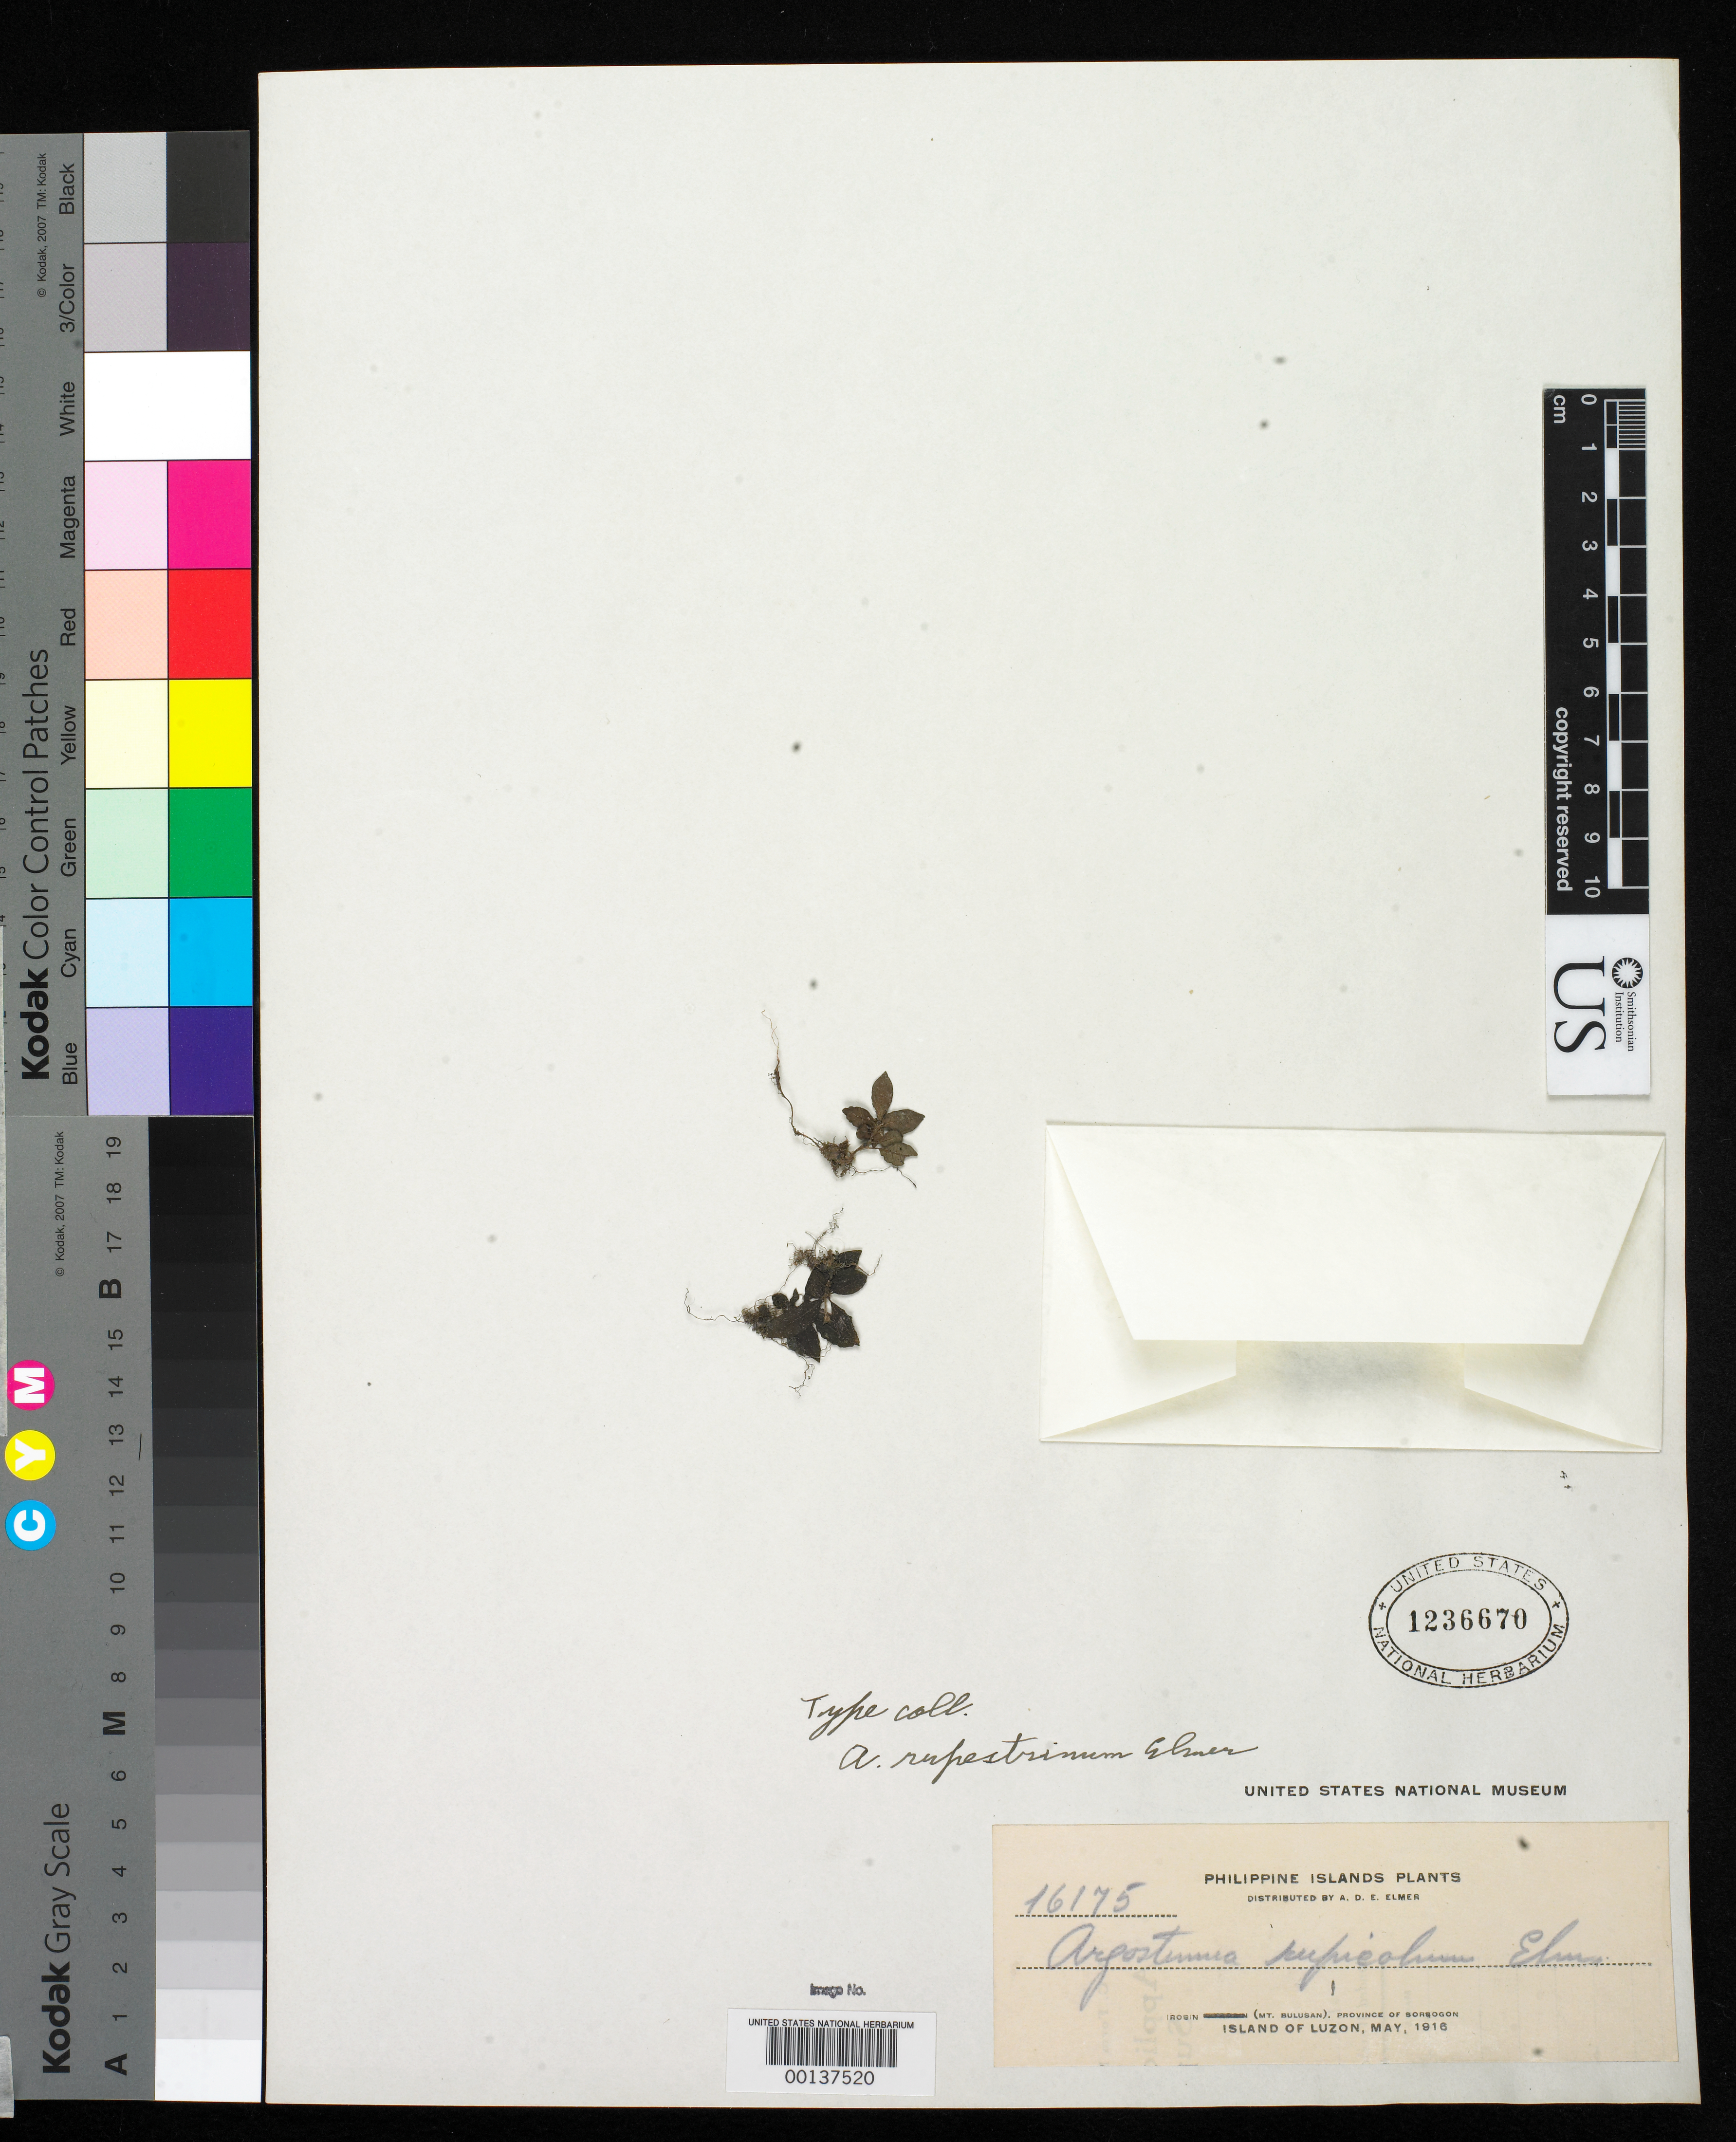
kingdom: Plantae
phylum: Tracheophyta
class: Magnoliopsida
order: Gentianales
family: Rubiaceae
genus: Argostemma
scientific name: Argostemma rupestrinum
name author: Elmer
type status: Type Fragment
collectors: A. D. E. Elmer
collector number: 16175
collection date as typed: May 1916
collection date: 1916-05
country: Philippines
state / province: Bicol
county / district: Sorsogon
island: Luzon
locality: Irosin (Mt. Bulusan), Province of Sorsogon, Island of Luzon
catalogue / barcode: US 1236670